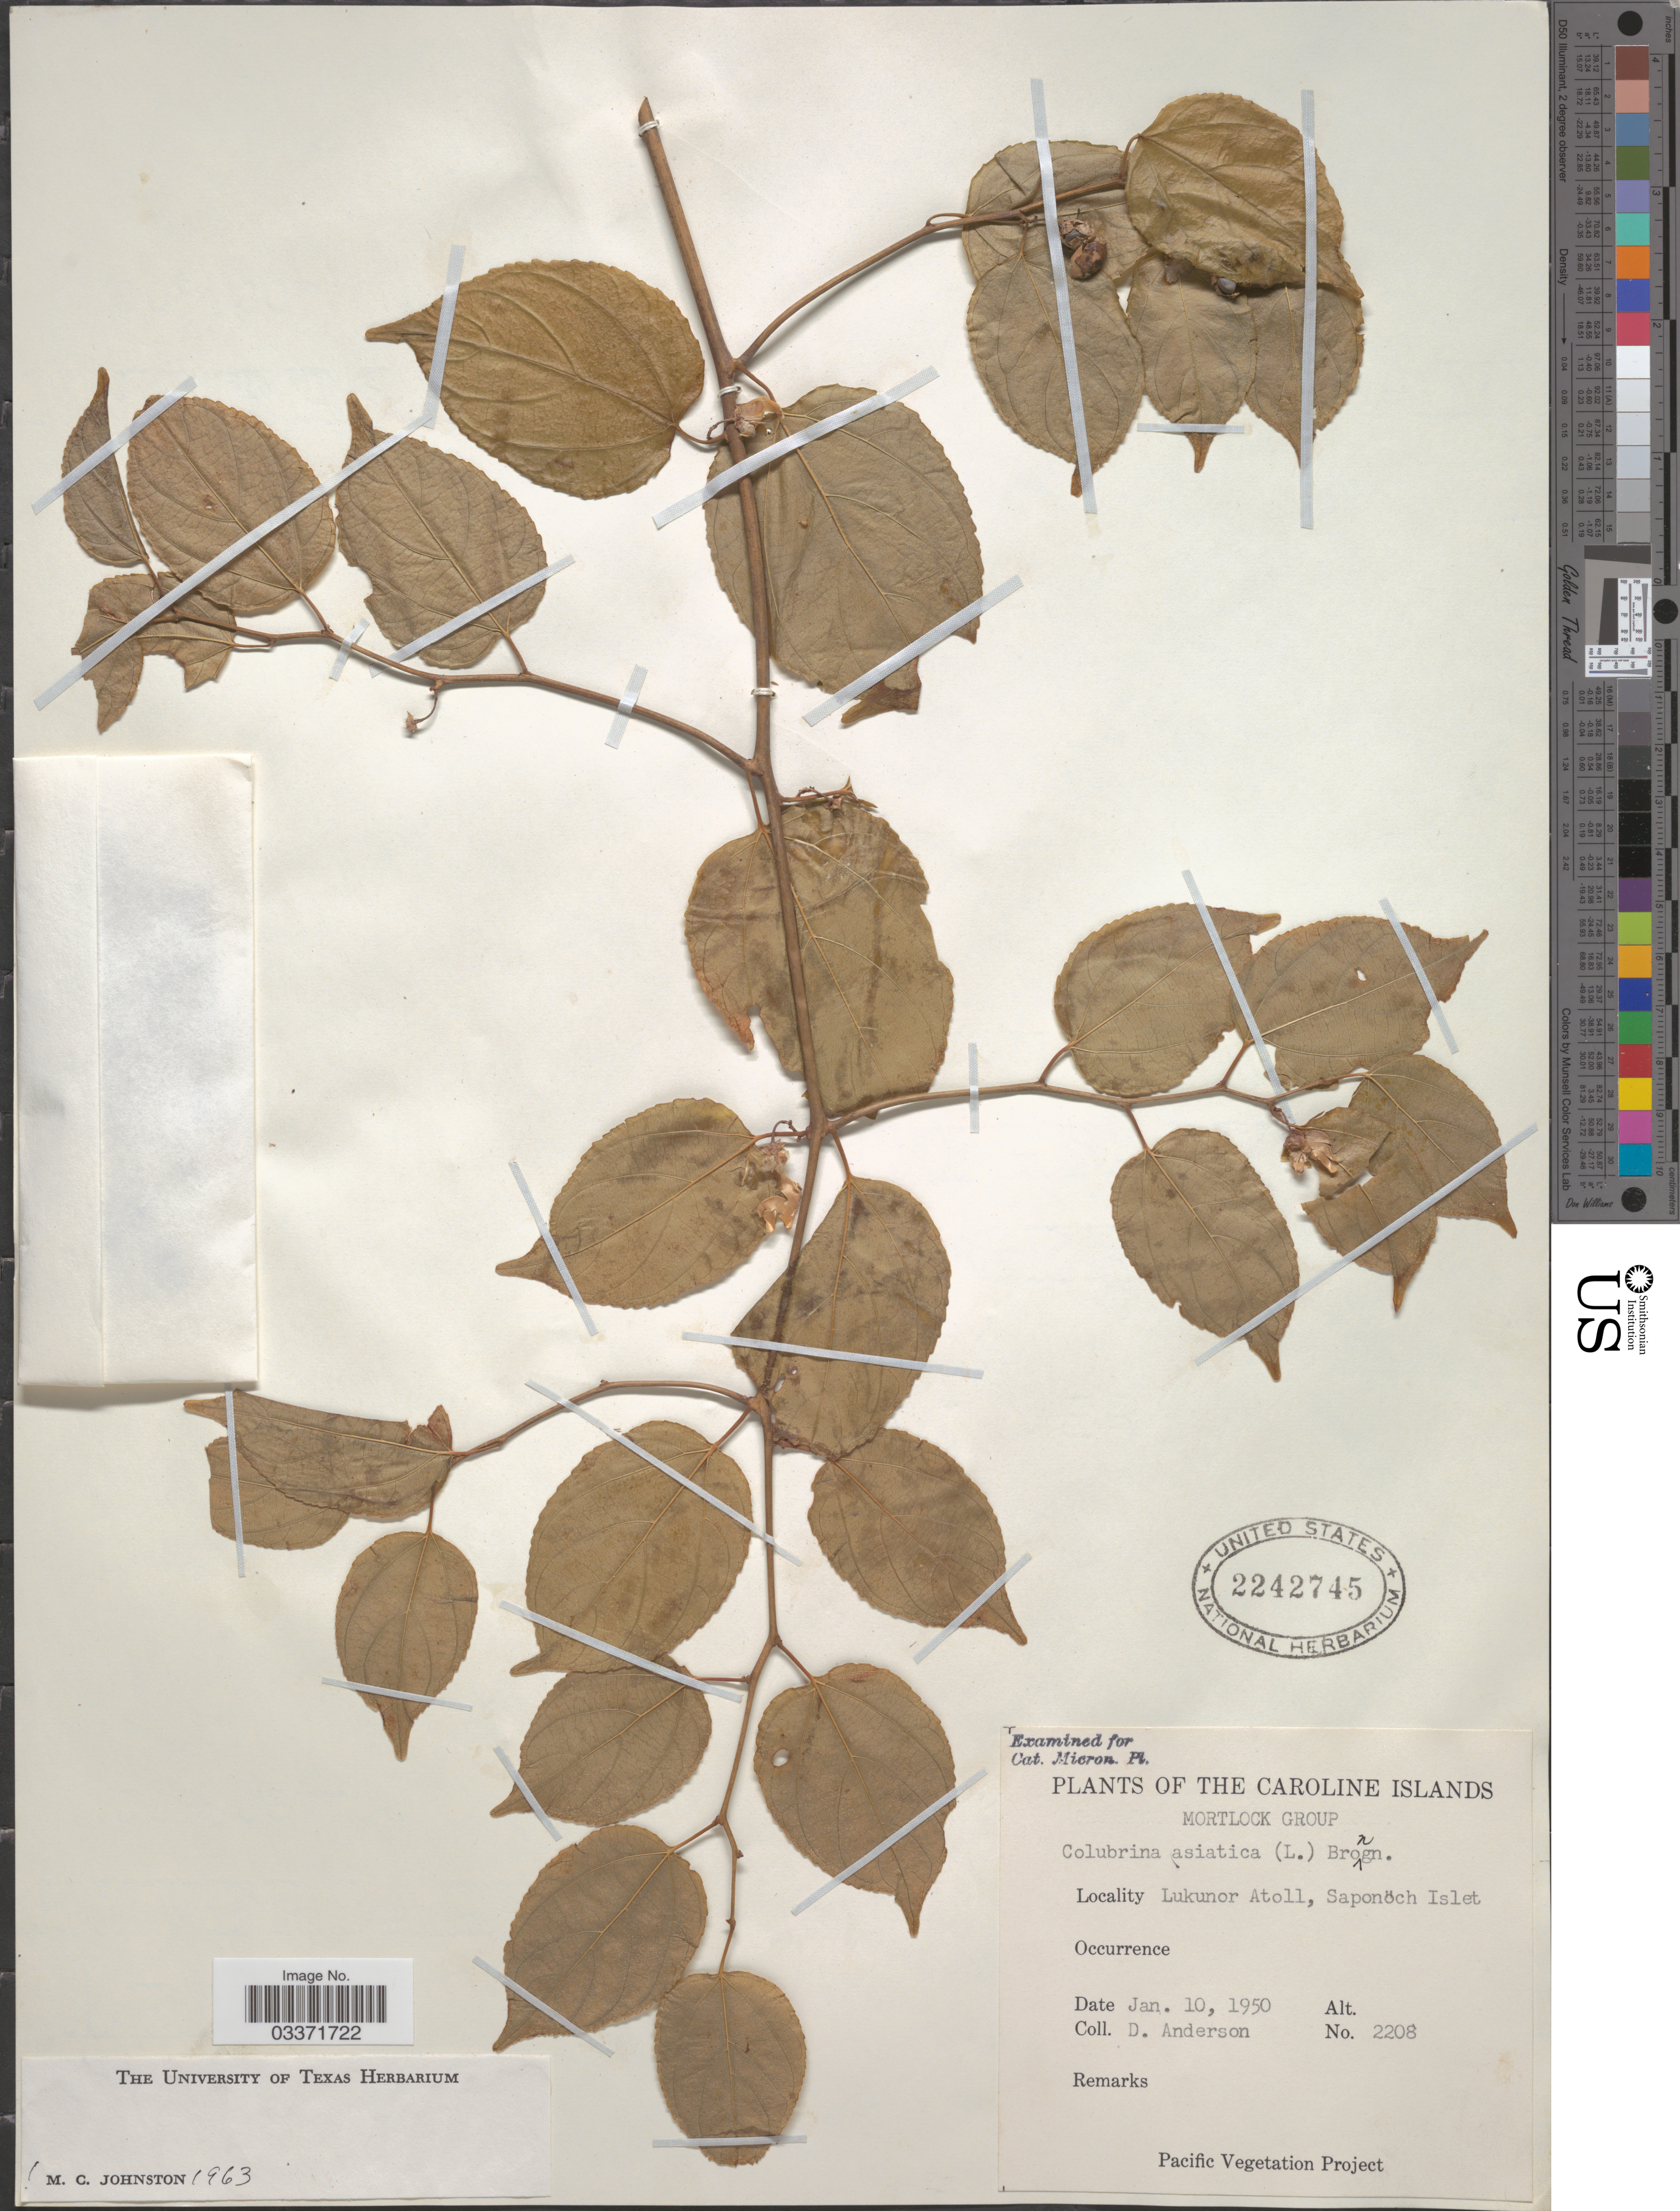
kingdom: Plantae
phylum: Tracheophyta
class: Magnoliopsida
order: Rosales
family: Rhamnaceae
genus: Colubrina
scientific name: Colubrina asiatica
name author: (L.) Brongn.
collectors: D. Anderson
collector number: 2208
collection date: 1950-01-10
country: Micronesia, Federated States of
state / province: Truk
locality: The Caroline Islands, Mortlock Group, Lukunor Atoll, Saponöch Islet.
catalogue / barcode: US 2242745